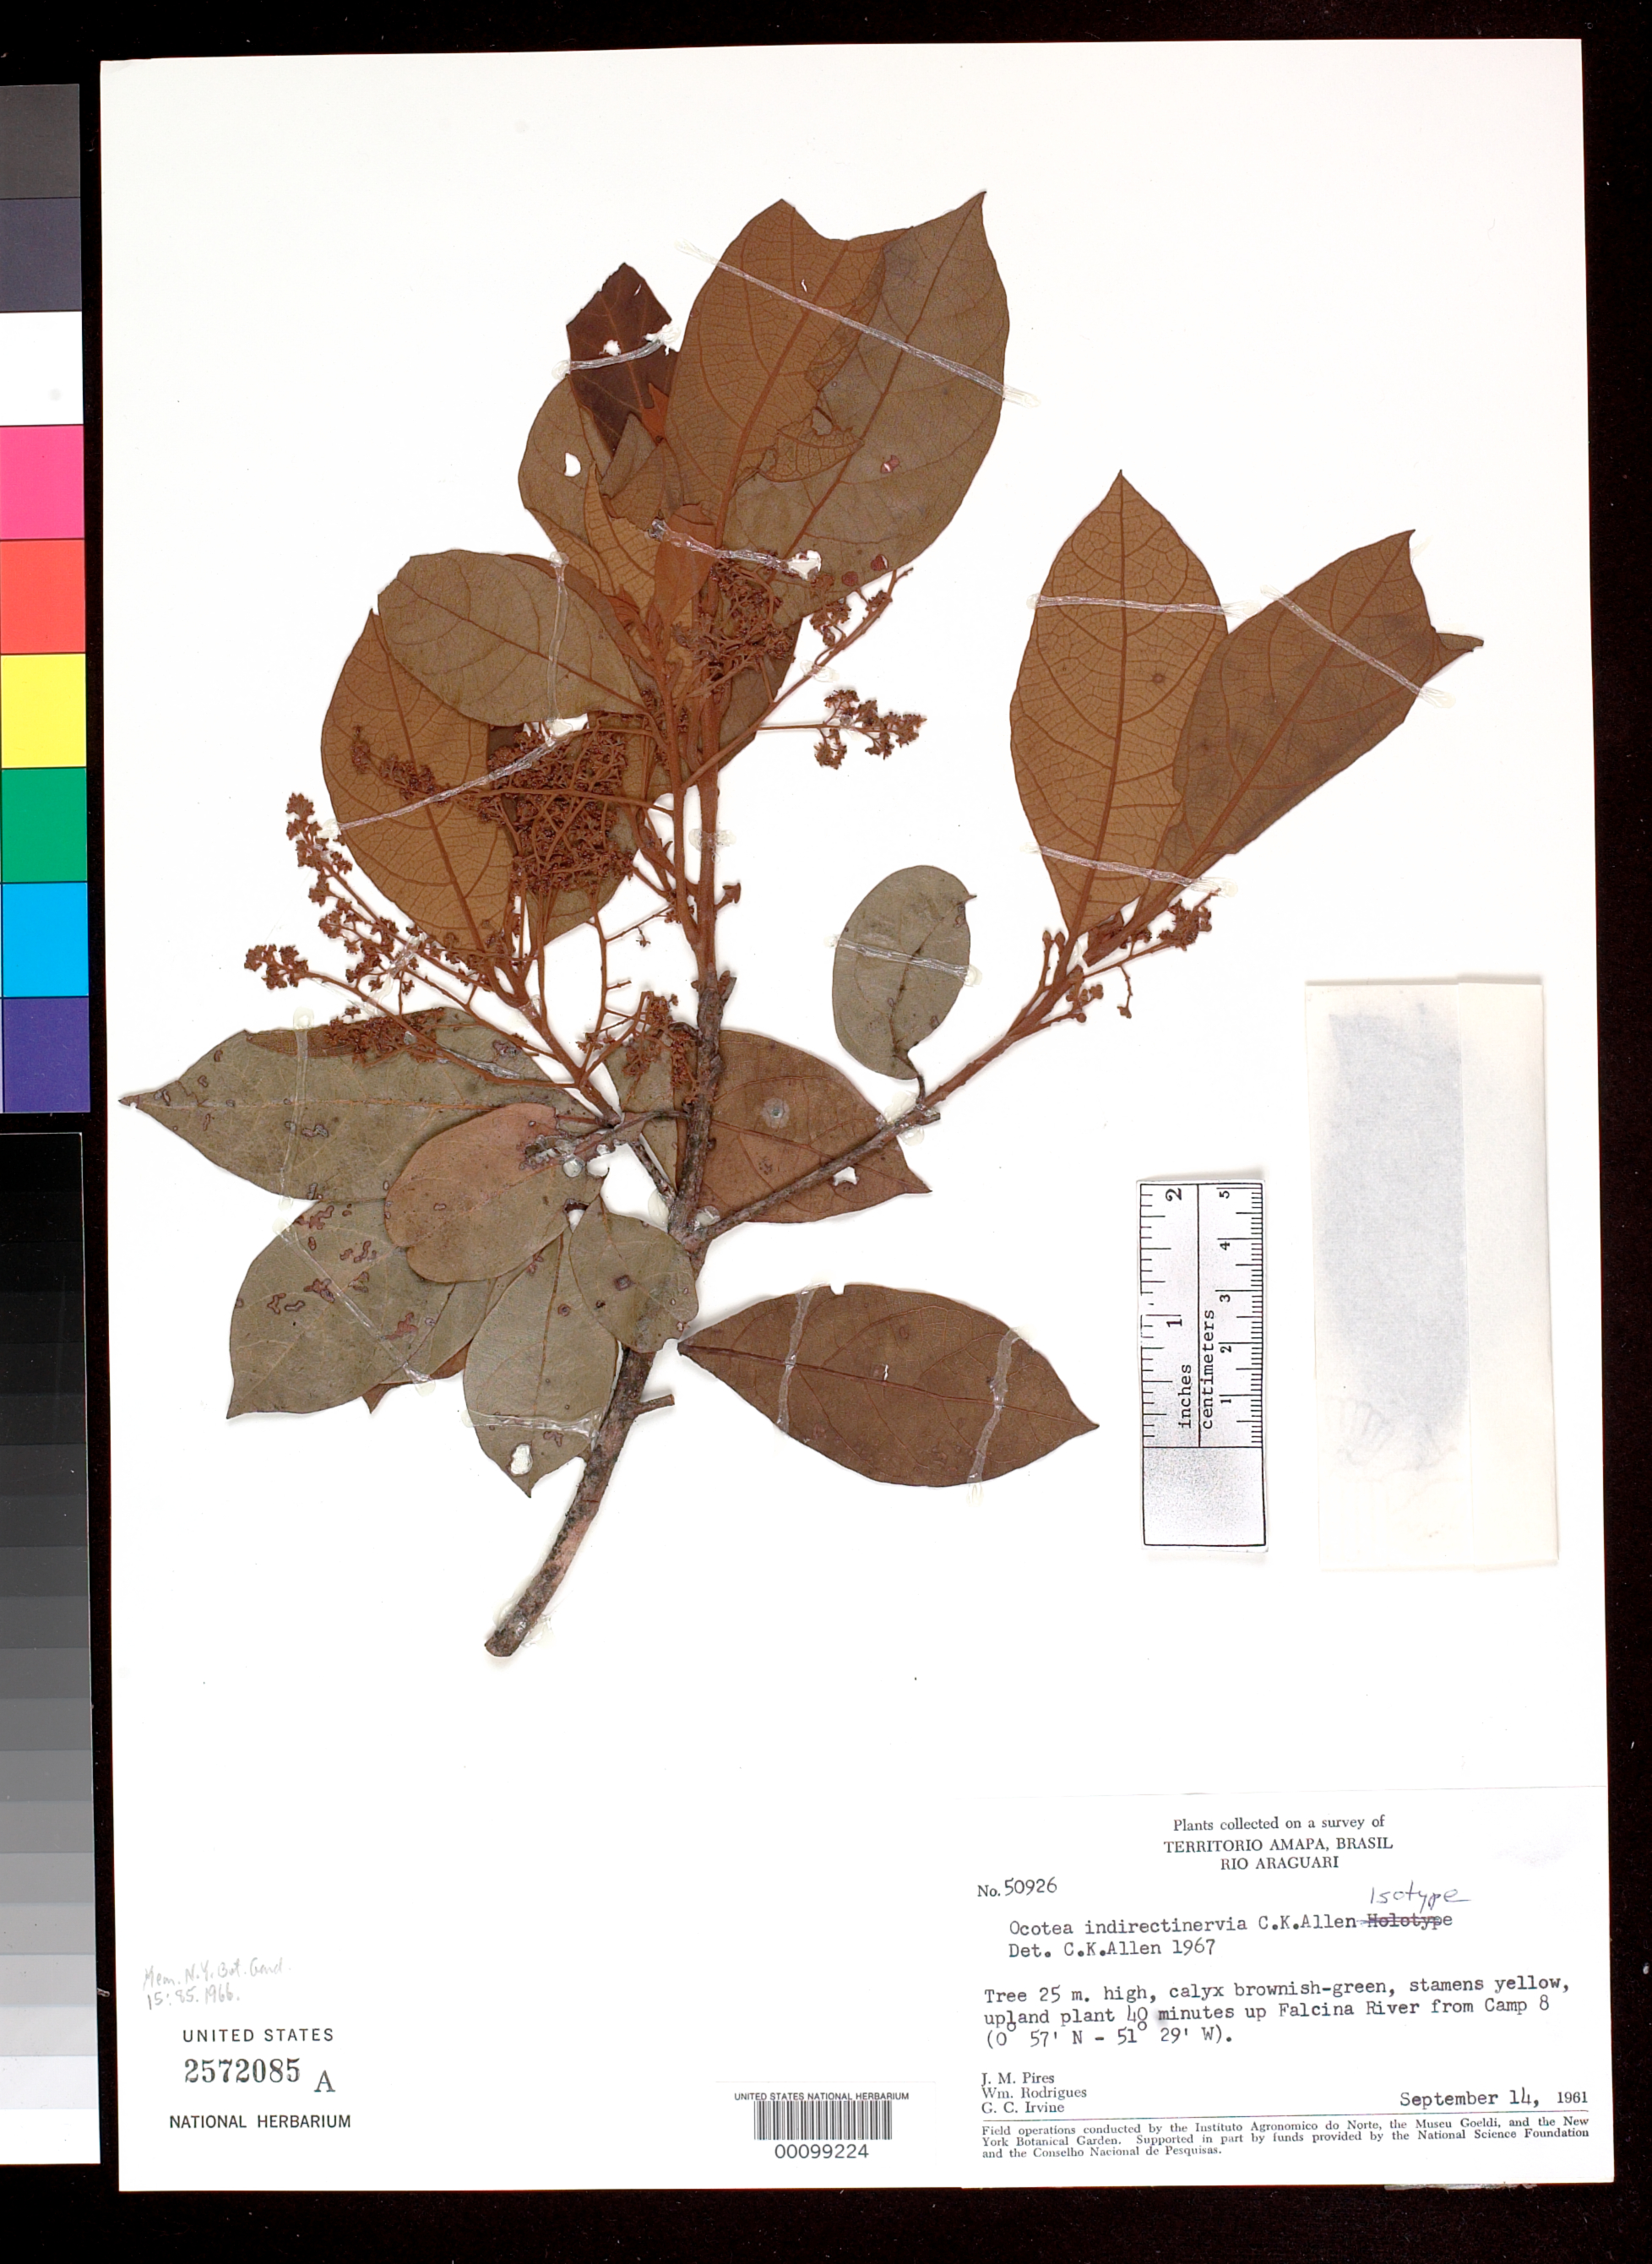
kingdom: Plantae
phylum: Tracheophyta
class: Magnoliopsida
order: Laurales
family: Lauraceae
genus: Ocotea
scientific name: Ocotea indirectinervia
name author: C.K. Allen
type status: Isotype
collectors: J. M. Pires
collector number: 50926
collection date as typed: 14 Sep 1961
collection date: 1961-09-14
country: Brazil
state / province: Amapá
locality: Rio Araguare, Falcina River.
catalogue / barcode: US 2572085A